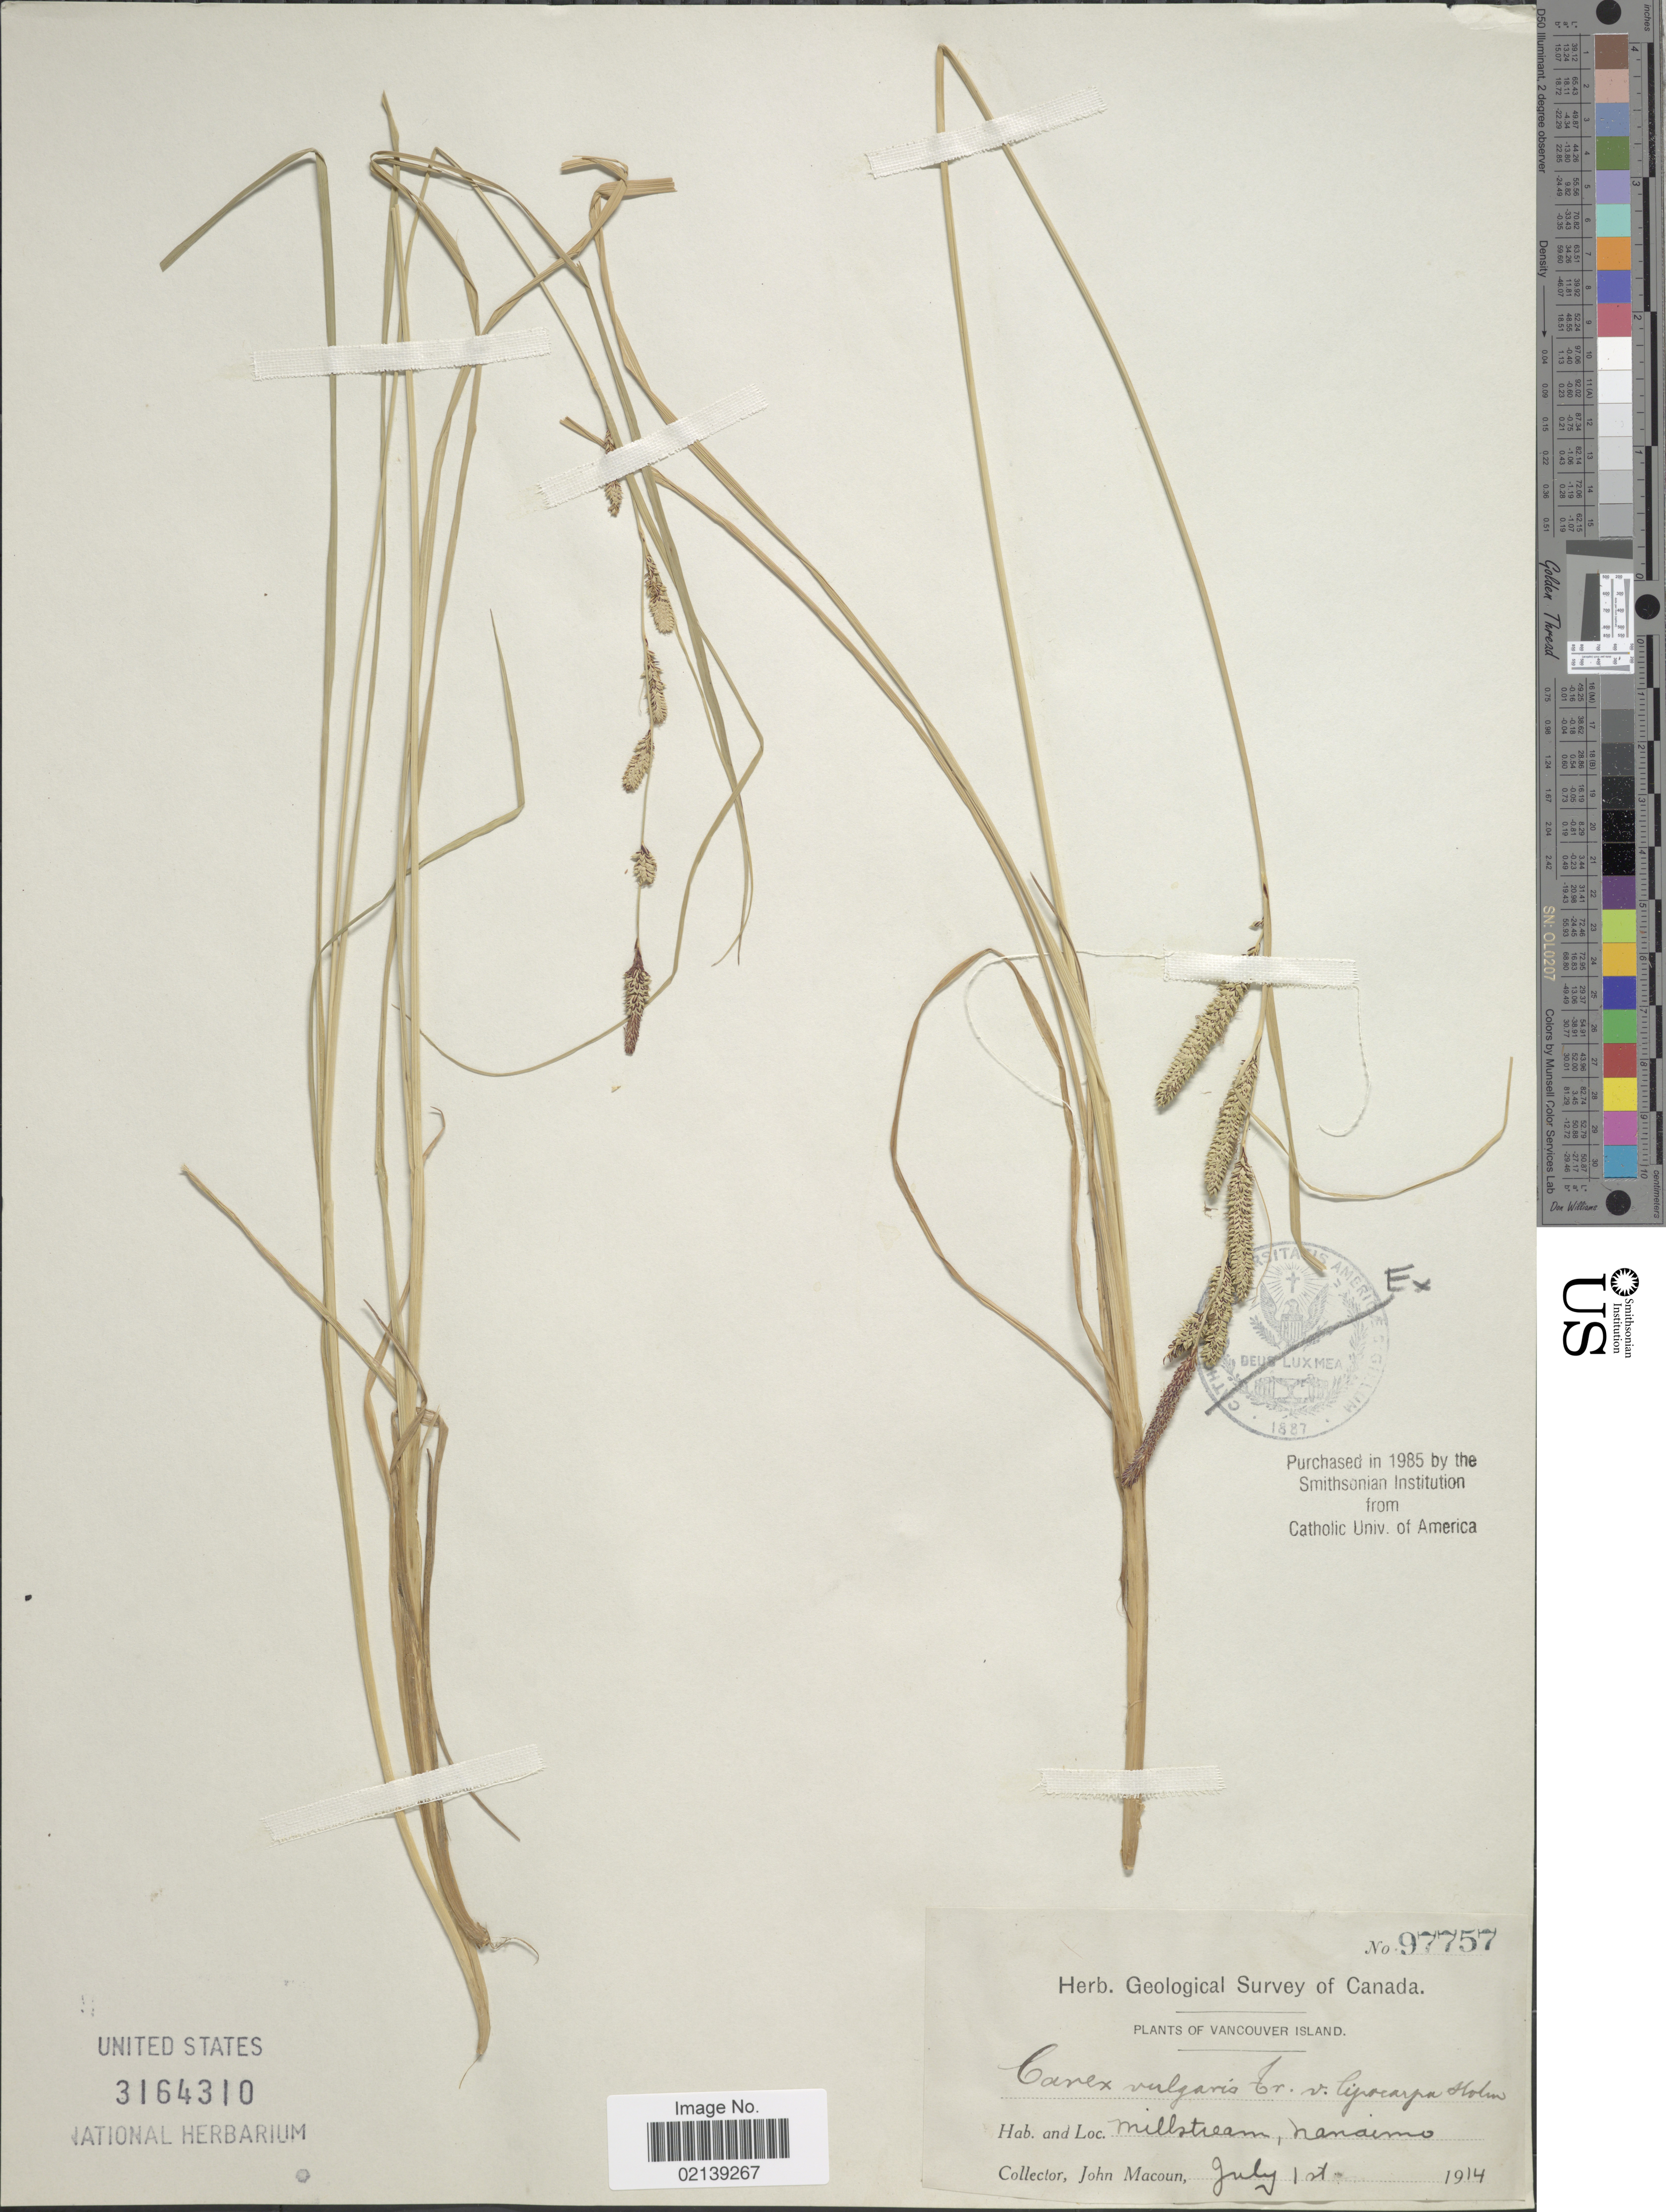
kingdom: Plantae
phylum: Tracheophyta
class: Liliopsida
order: Poales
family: Cyperaceae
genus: Carex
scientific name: Carex kelloggii var. kelloggii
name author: W. Boott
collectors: J. Macoun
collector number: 97757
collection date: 1914-07-01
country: Canada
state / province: British Columbia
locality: Millstream, Nanaimo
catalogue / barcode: US 3164310